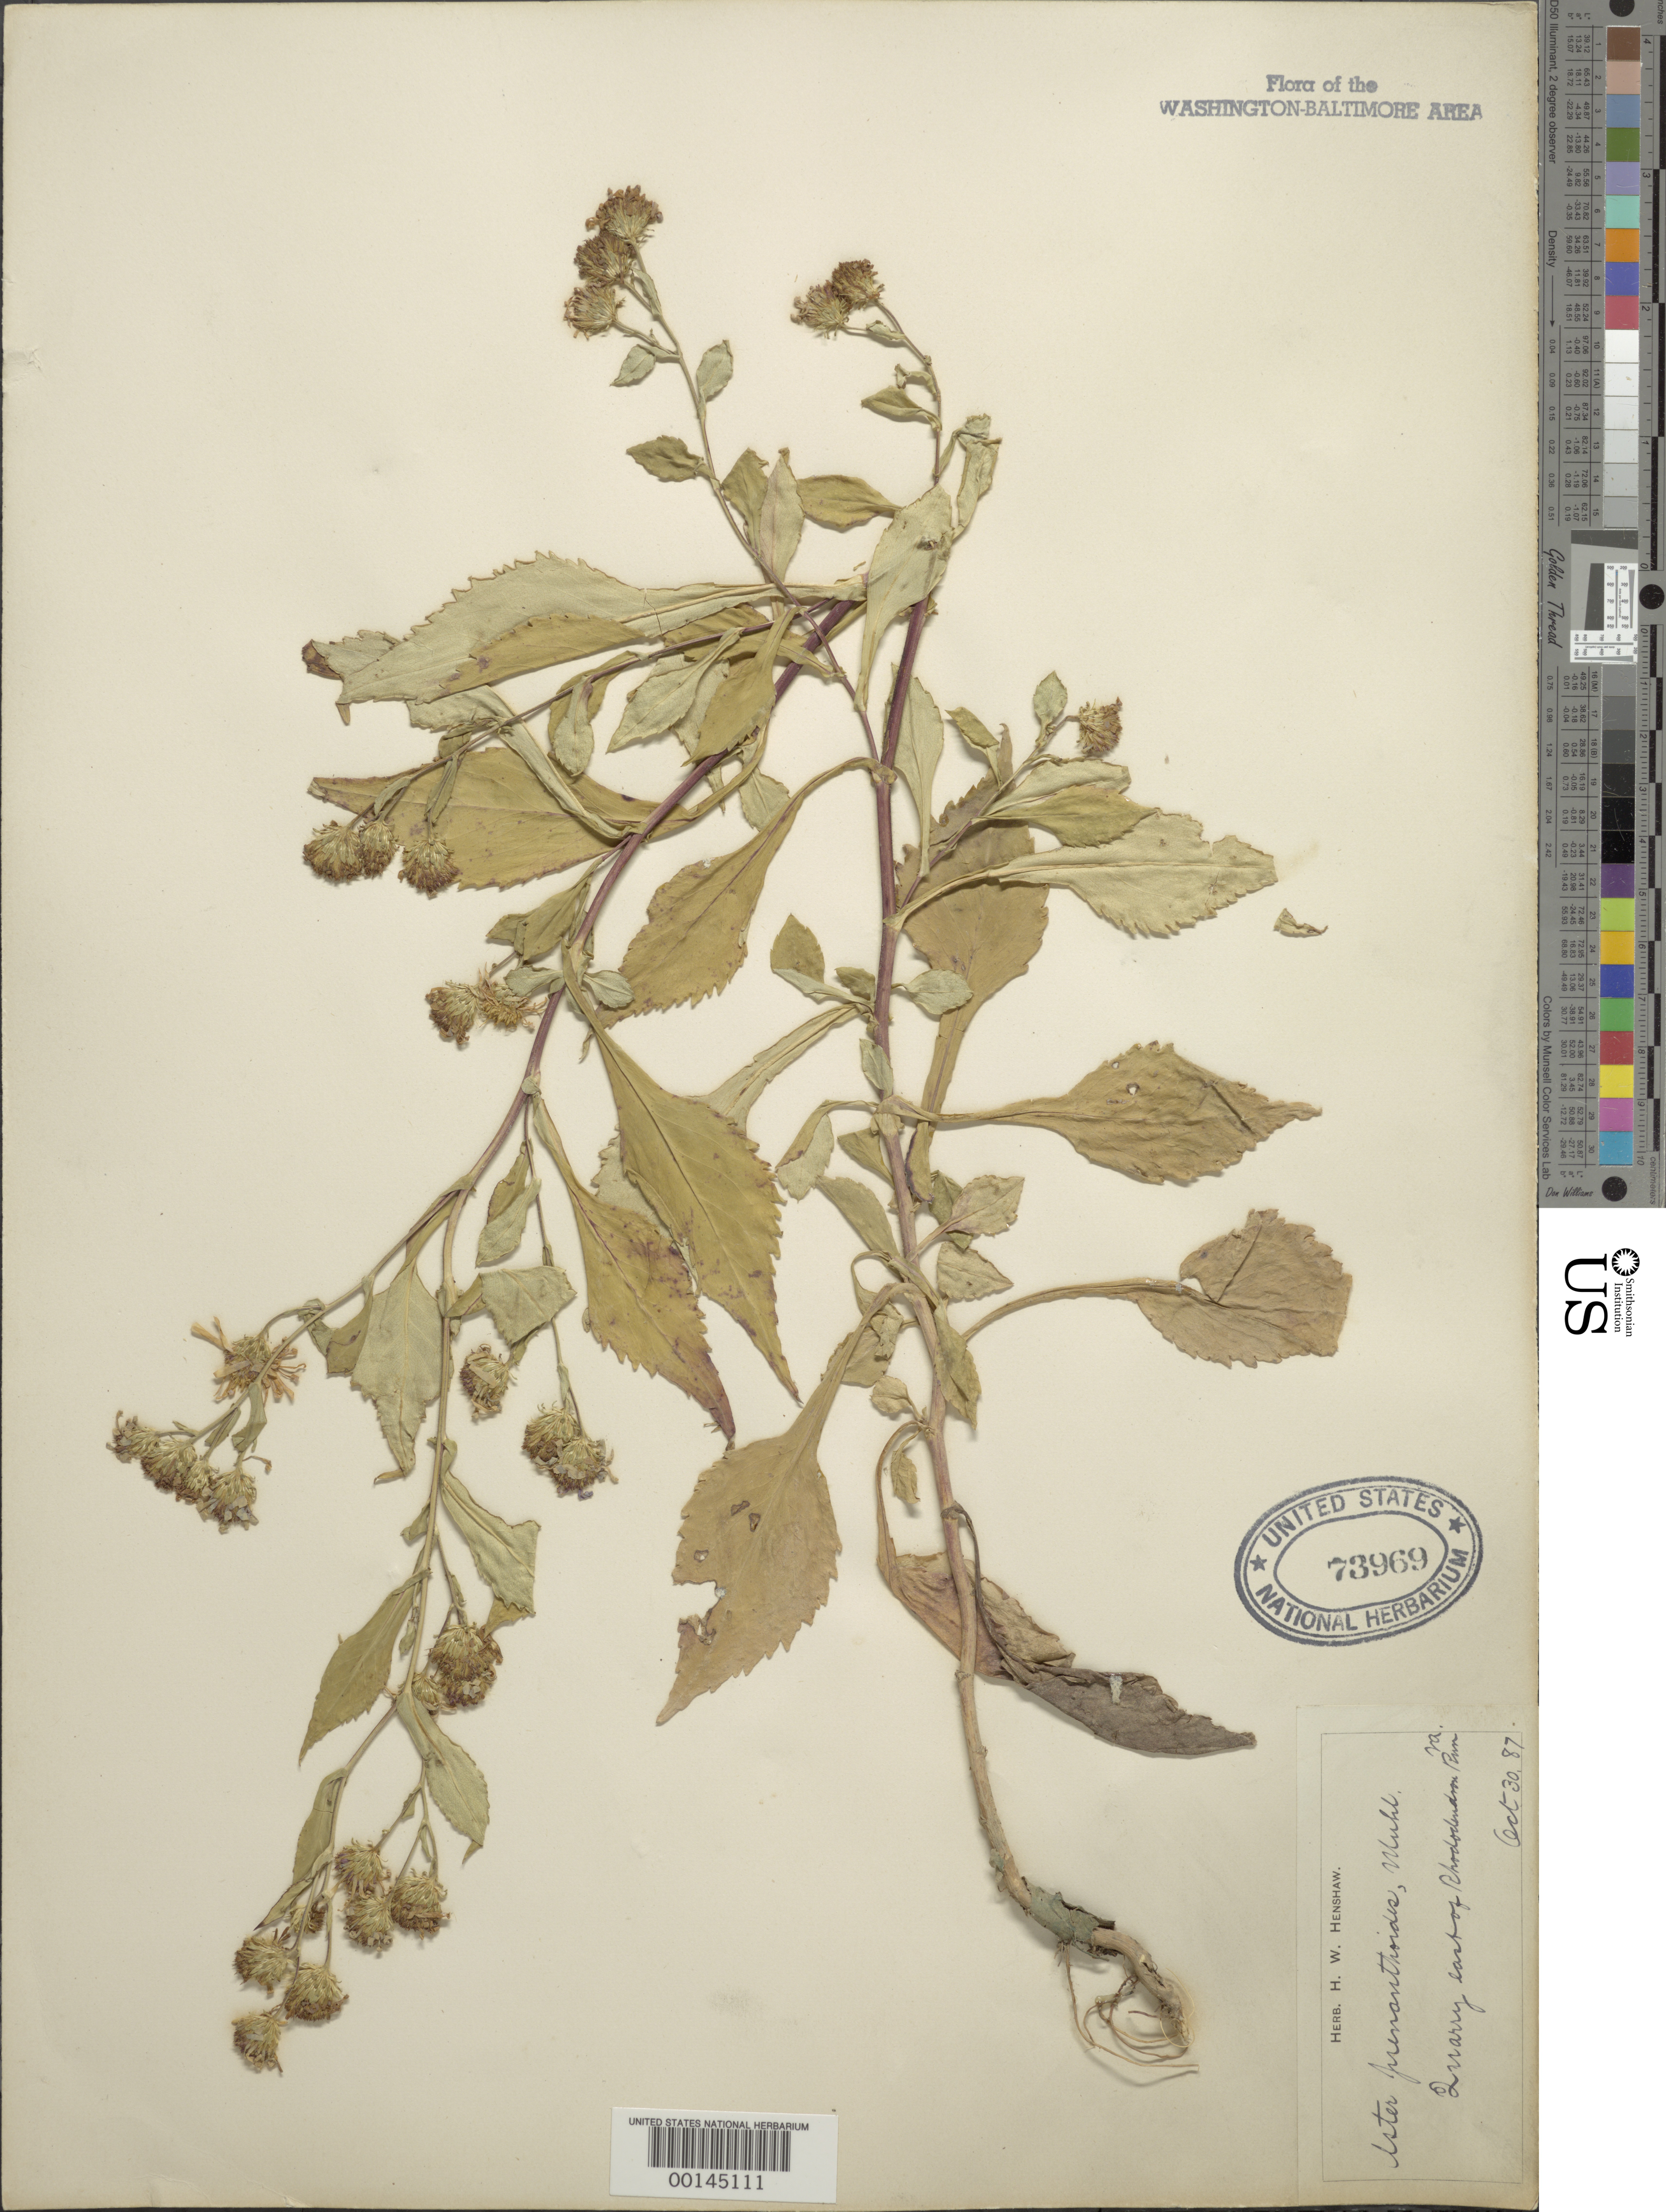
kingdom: Plantae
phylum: Tracheophyta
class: Magnoliopsida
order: Asterales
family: Asteraceae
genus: Symphyotrichum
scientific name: Symphyotrichum prenanthoides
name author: (Muhl. ex Willd.) G.L. Nesom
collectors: H. Henshaw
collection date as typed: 30 Oct 1887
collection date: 1887-10-30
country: United States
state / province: Virginia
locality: East of Rhododendron Run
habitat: Quarry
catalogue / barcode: US 73969